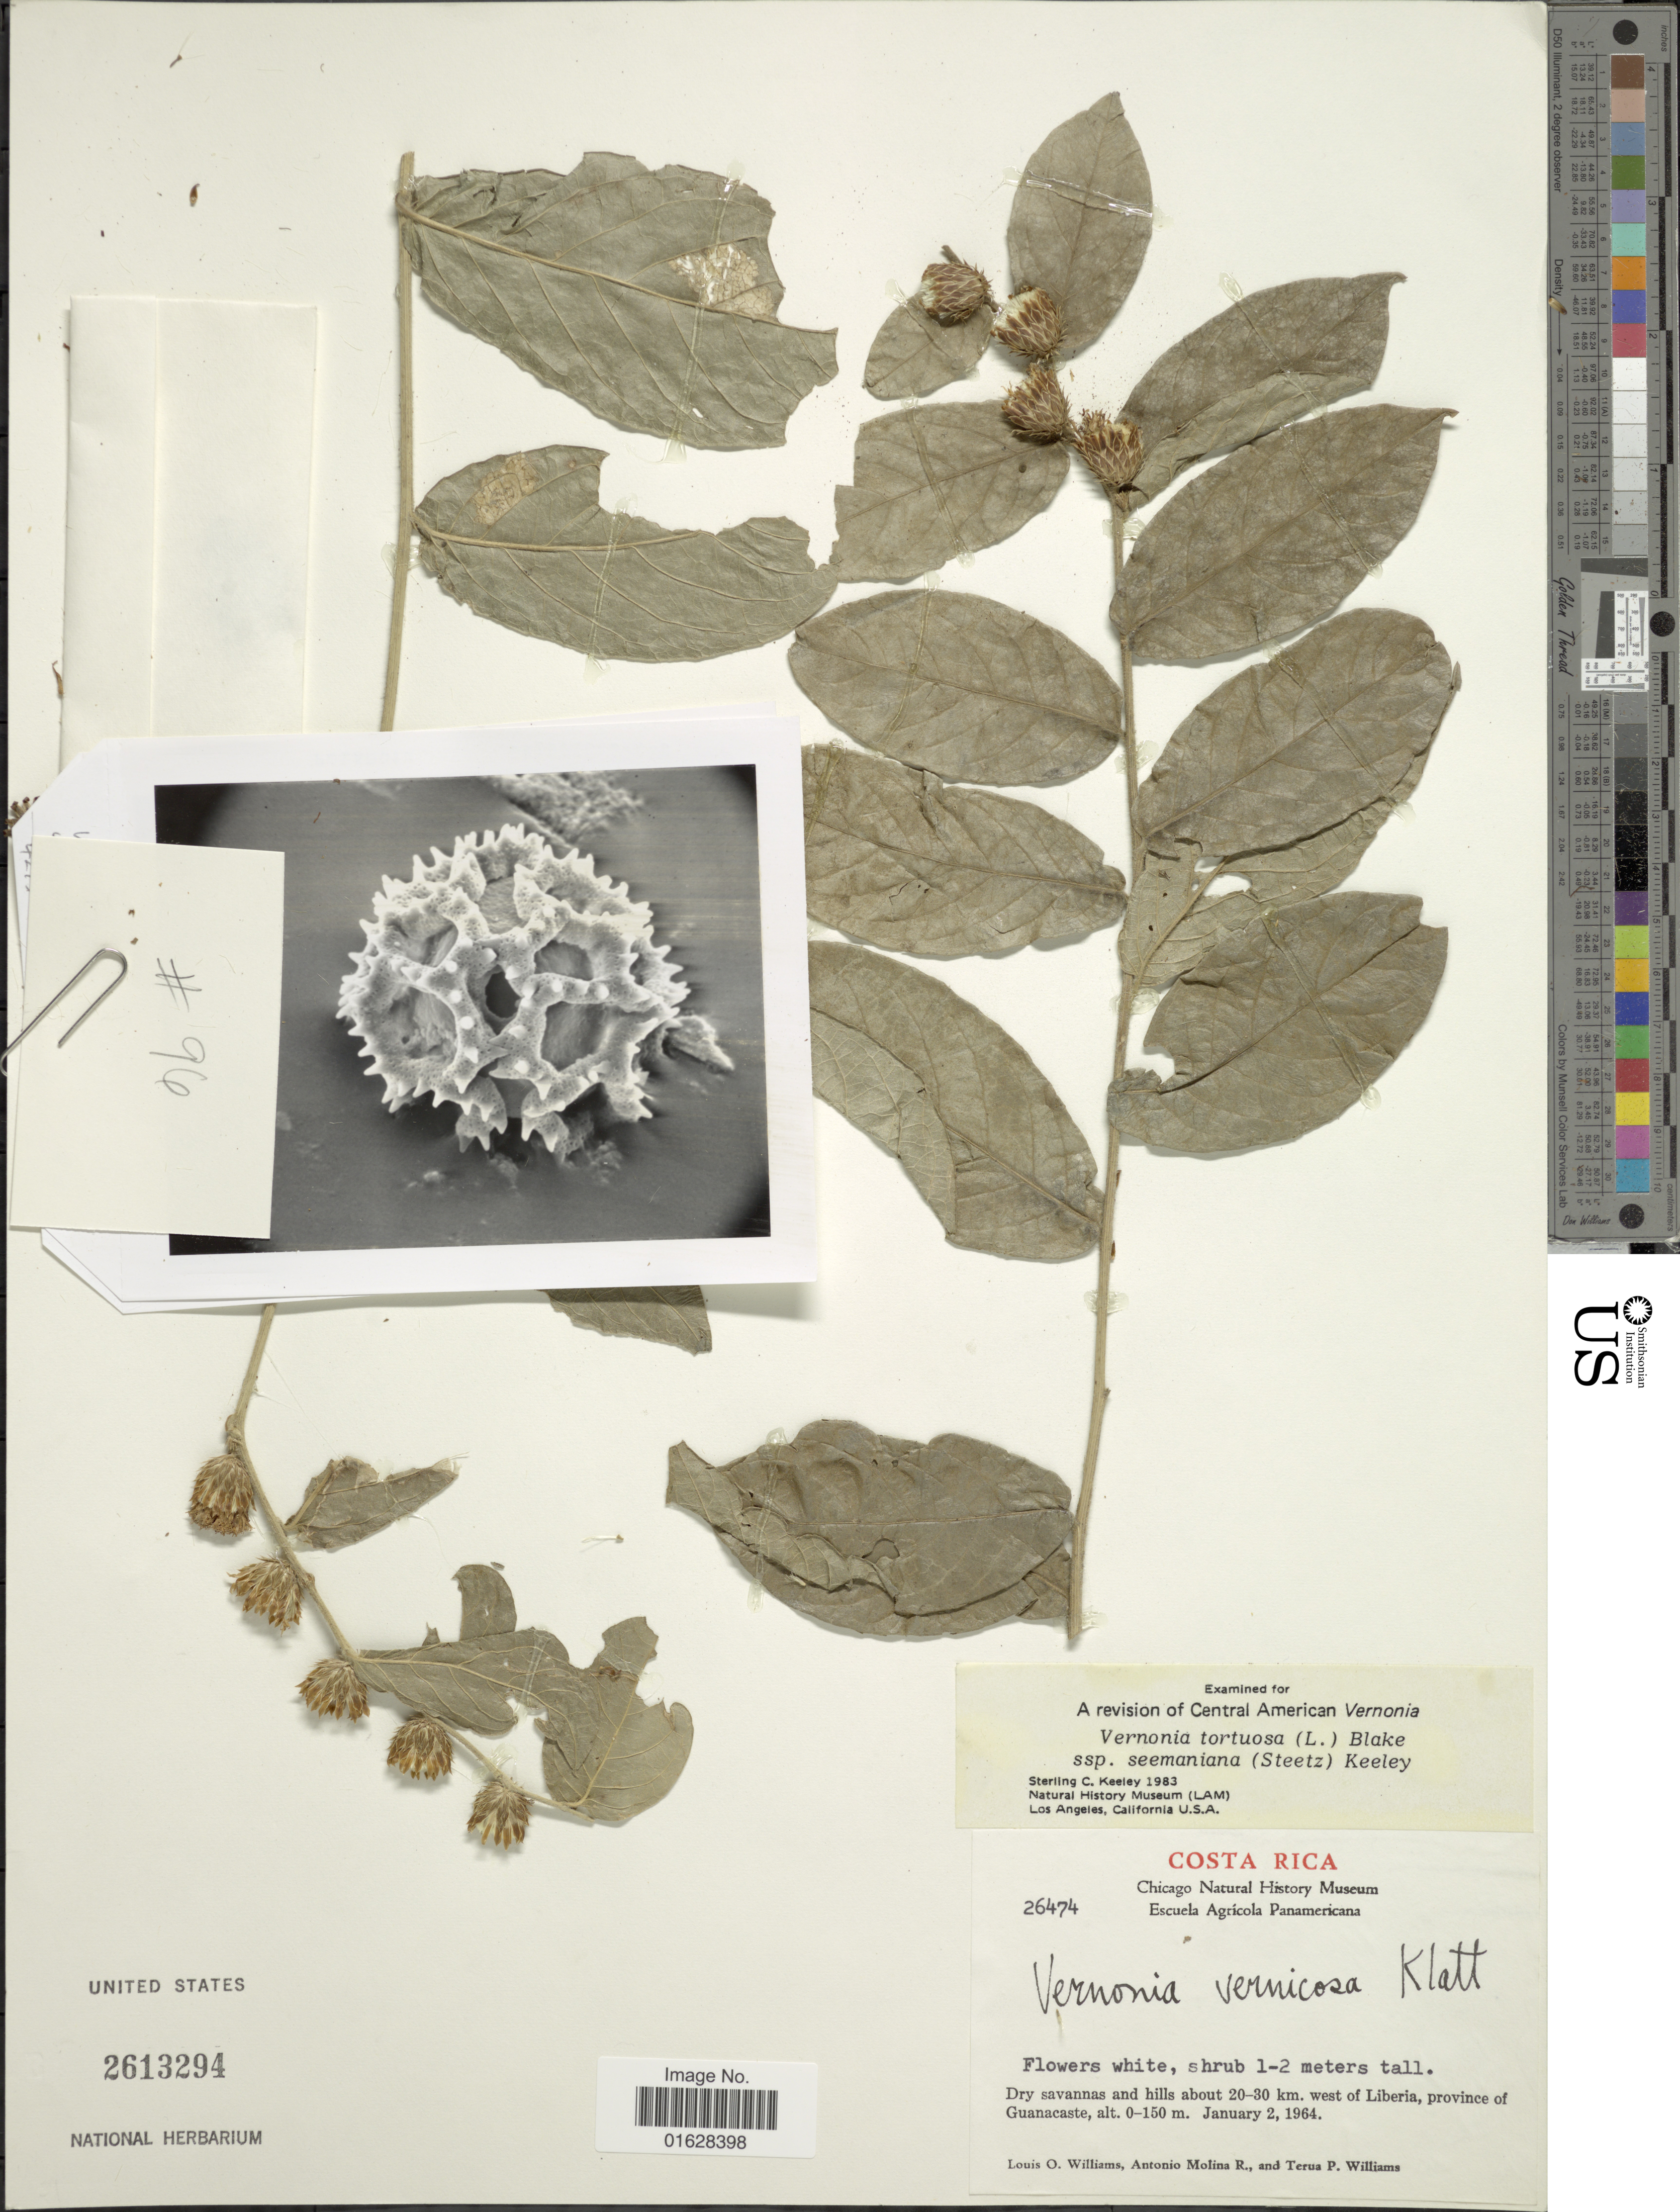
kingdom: Plantae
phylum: Tracheophyta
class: Magnoliopsida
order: Asterales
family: Asteraceae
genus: Lepidaploa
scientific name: Lepidaploa tortuosa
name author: (L.) H. Rob.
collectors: L. O. Williams, A. Molina R. & T. P. Williams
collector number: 26474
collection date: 1964-01-02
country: Costa Rica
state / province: Guanacaste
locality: About 20-30 km west of Liberia, province of Guanacaste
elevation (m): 0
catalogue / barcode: US 2613294